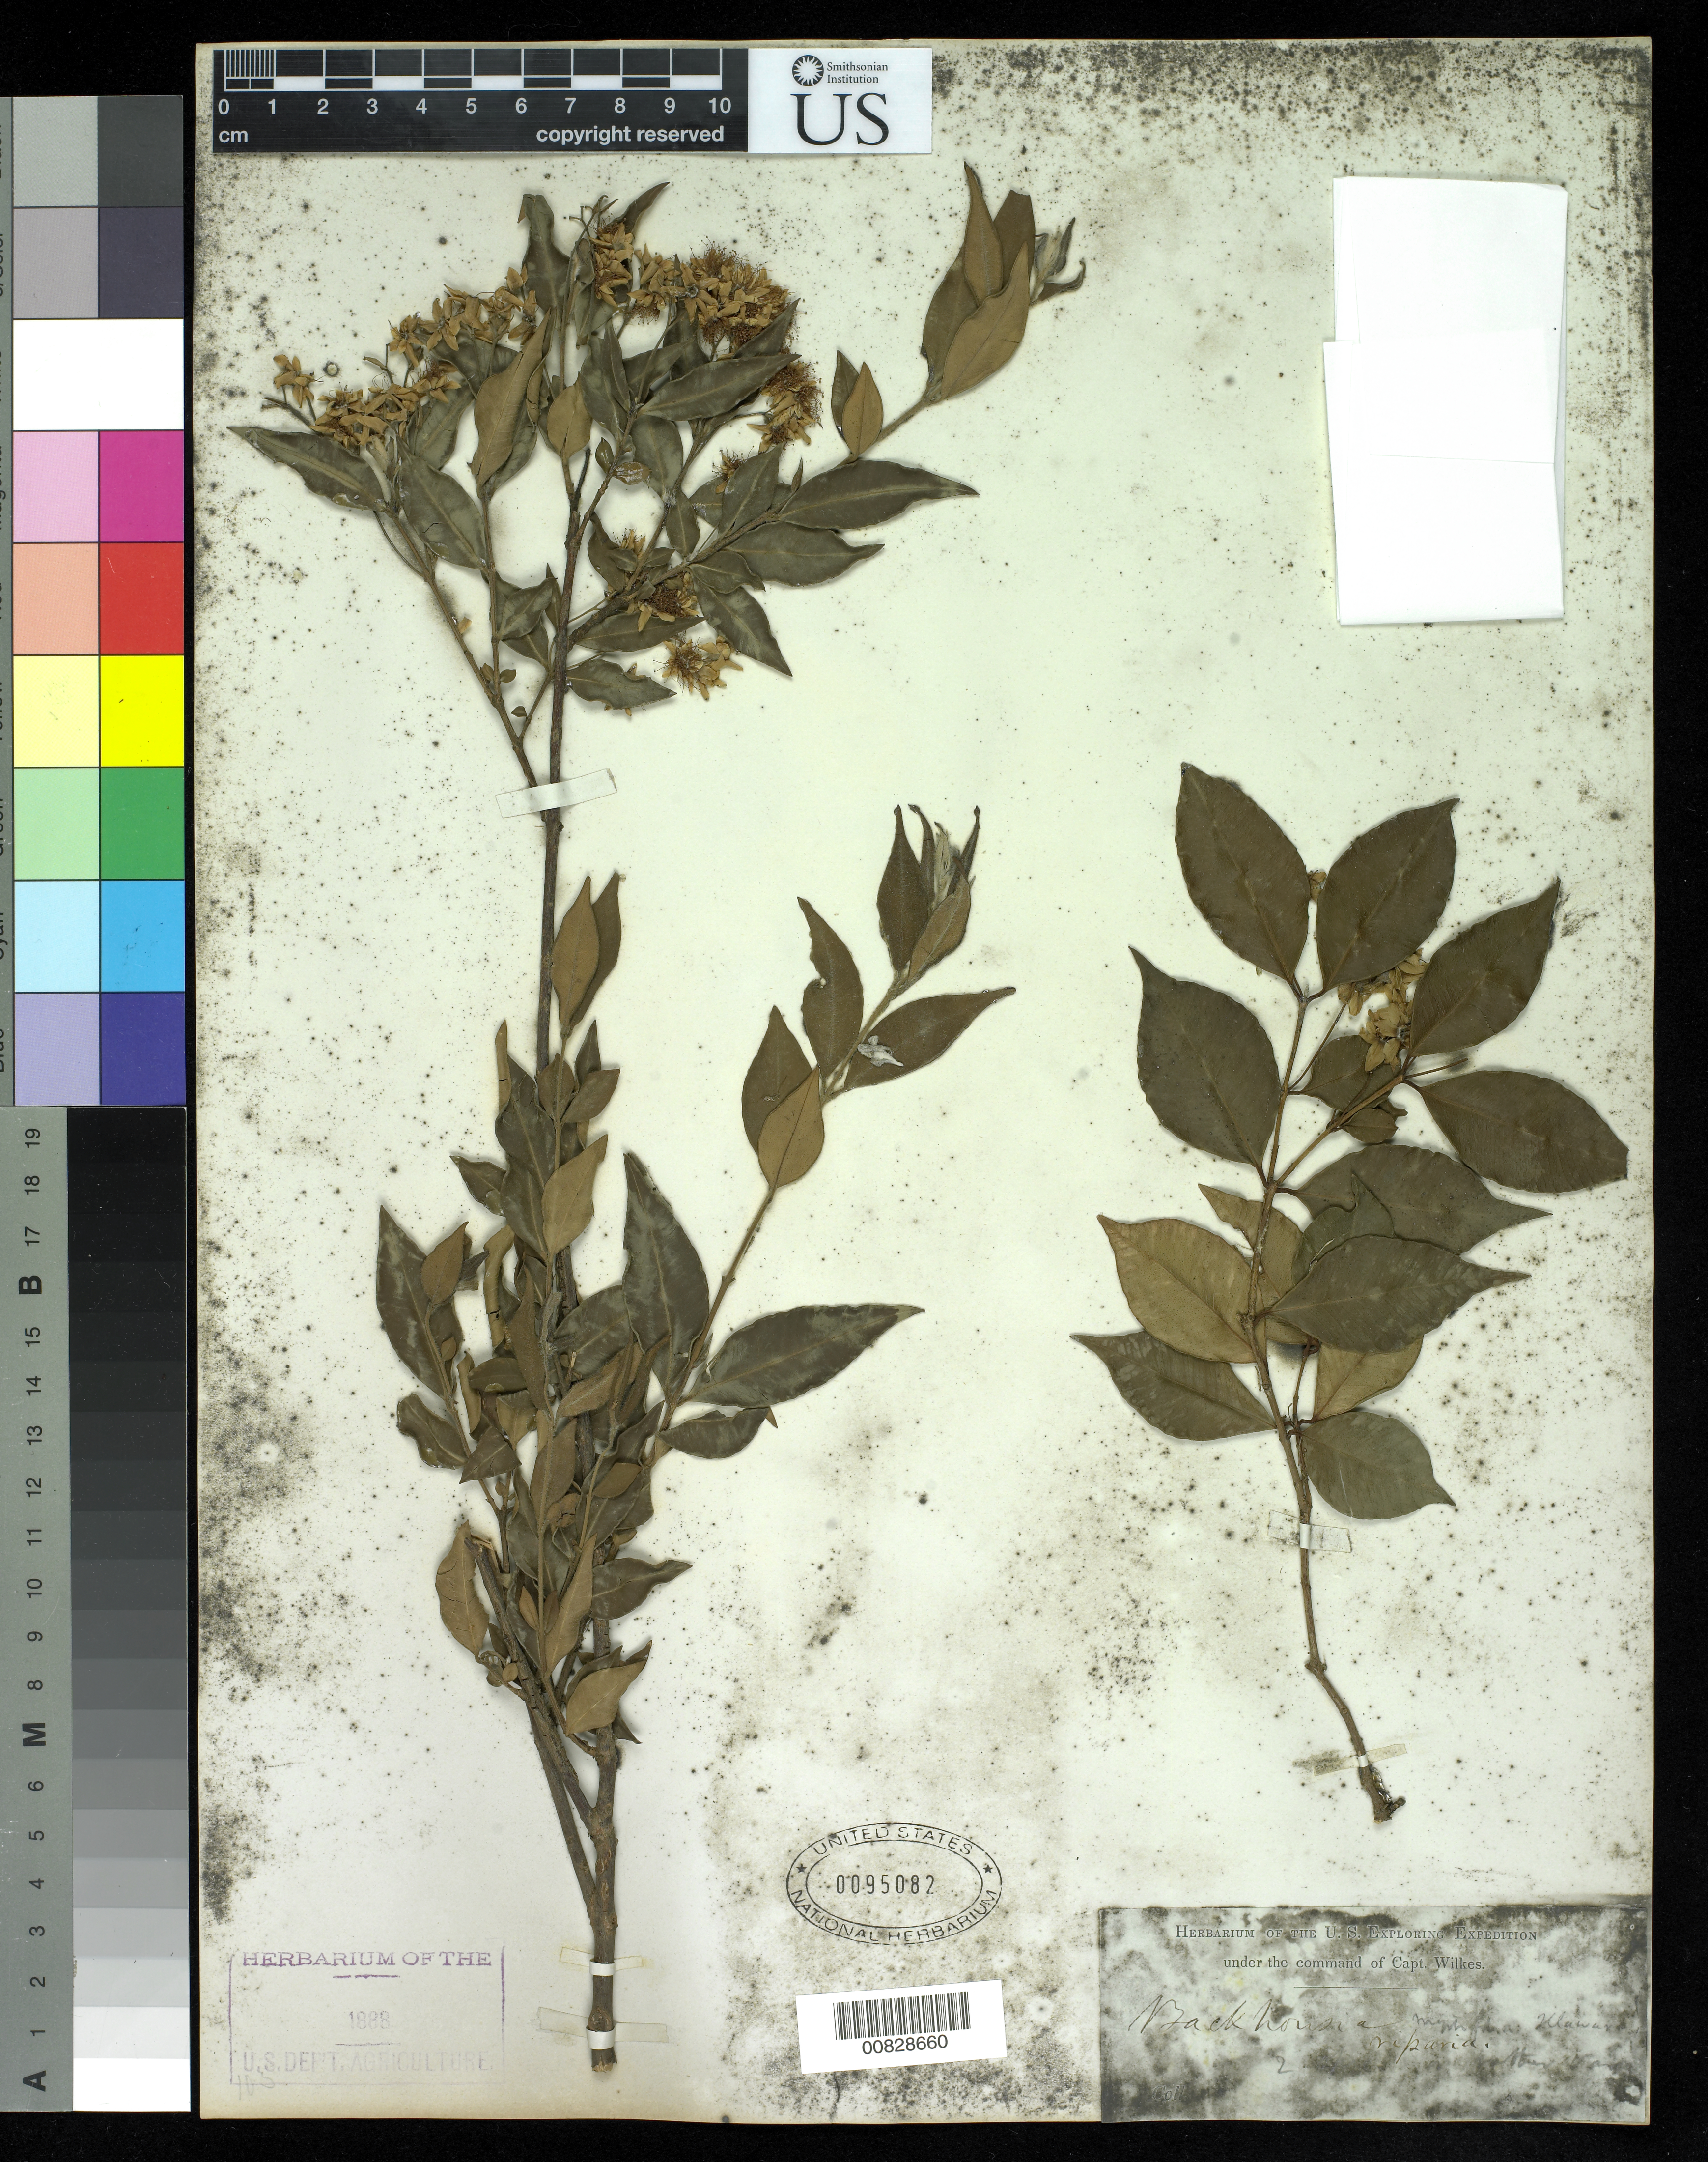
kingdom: Plantae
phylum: Tracheophyta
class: Magnoliopsida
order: Myrtales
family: Myrtaceae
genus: Backhousia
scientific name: Backhousia myrtifolia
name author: Hook. & Harv.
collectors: Wilkes Explor. Exped.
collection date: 1838/1842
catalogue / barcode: US 95082